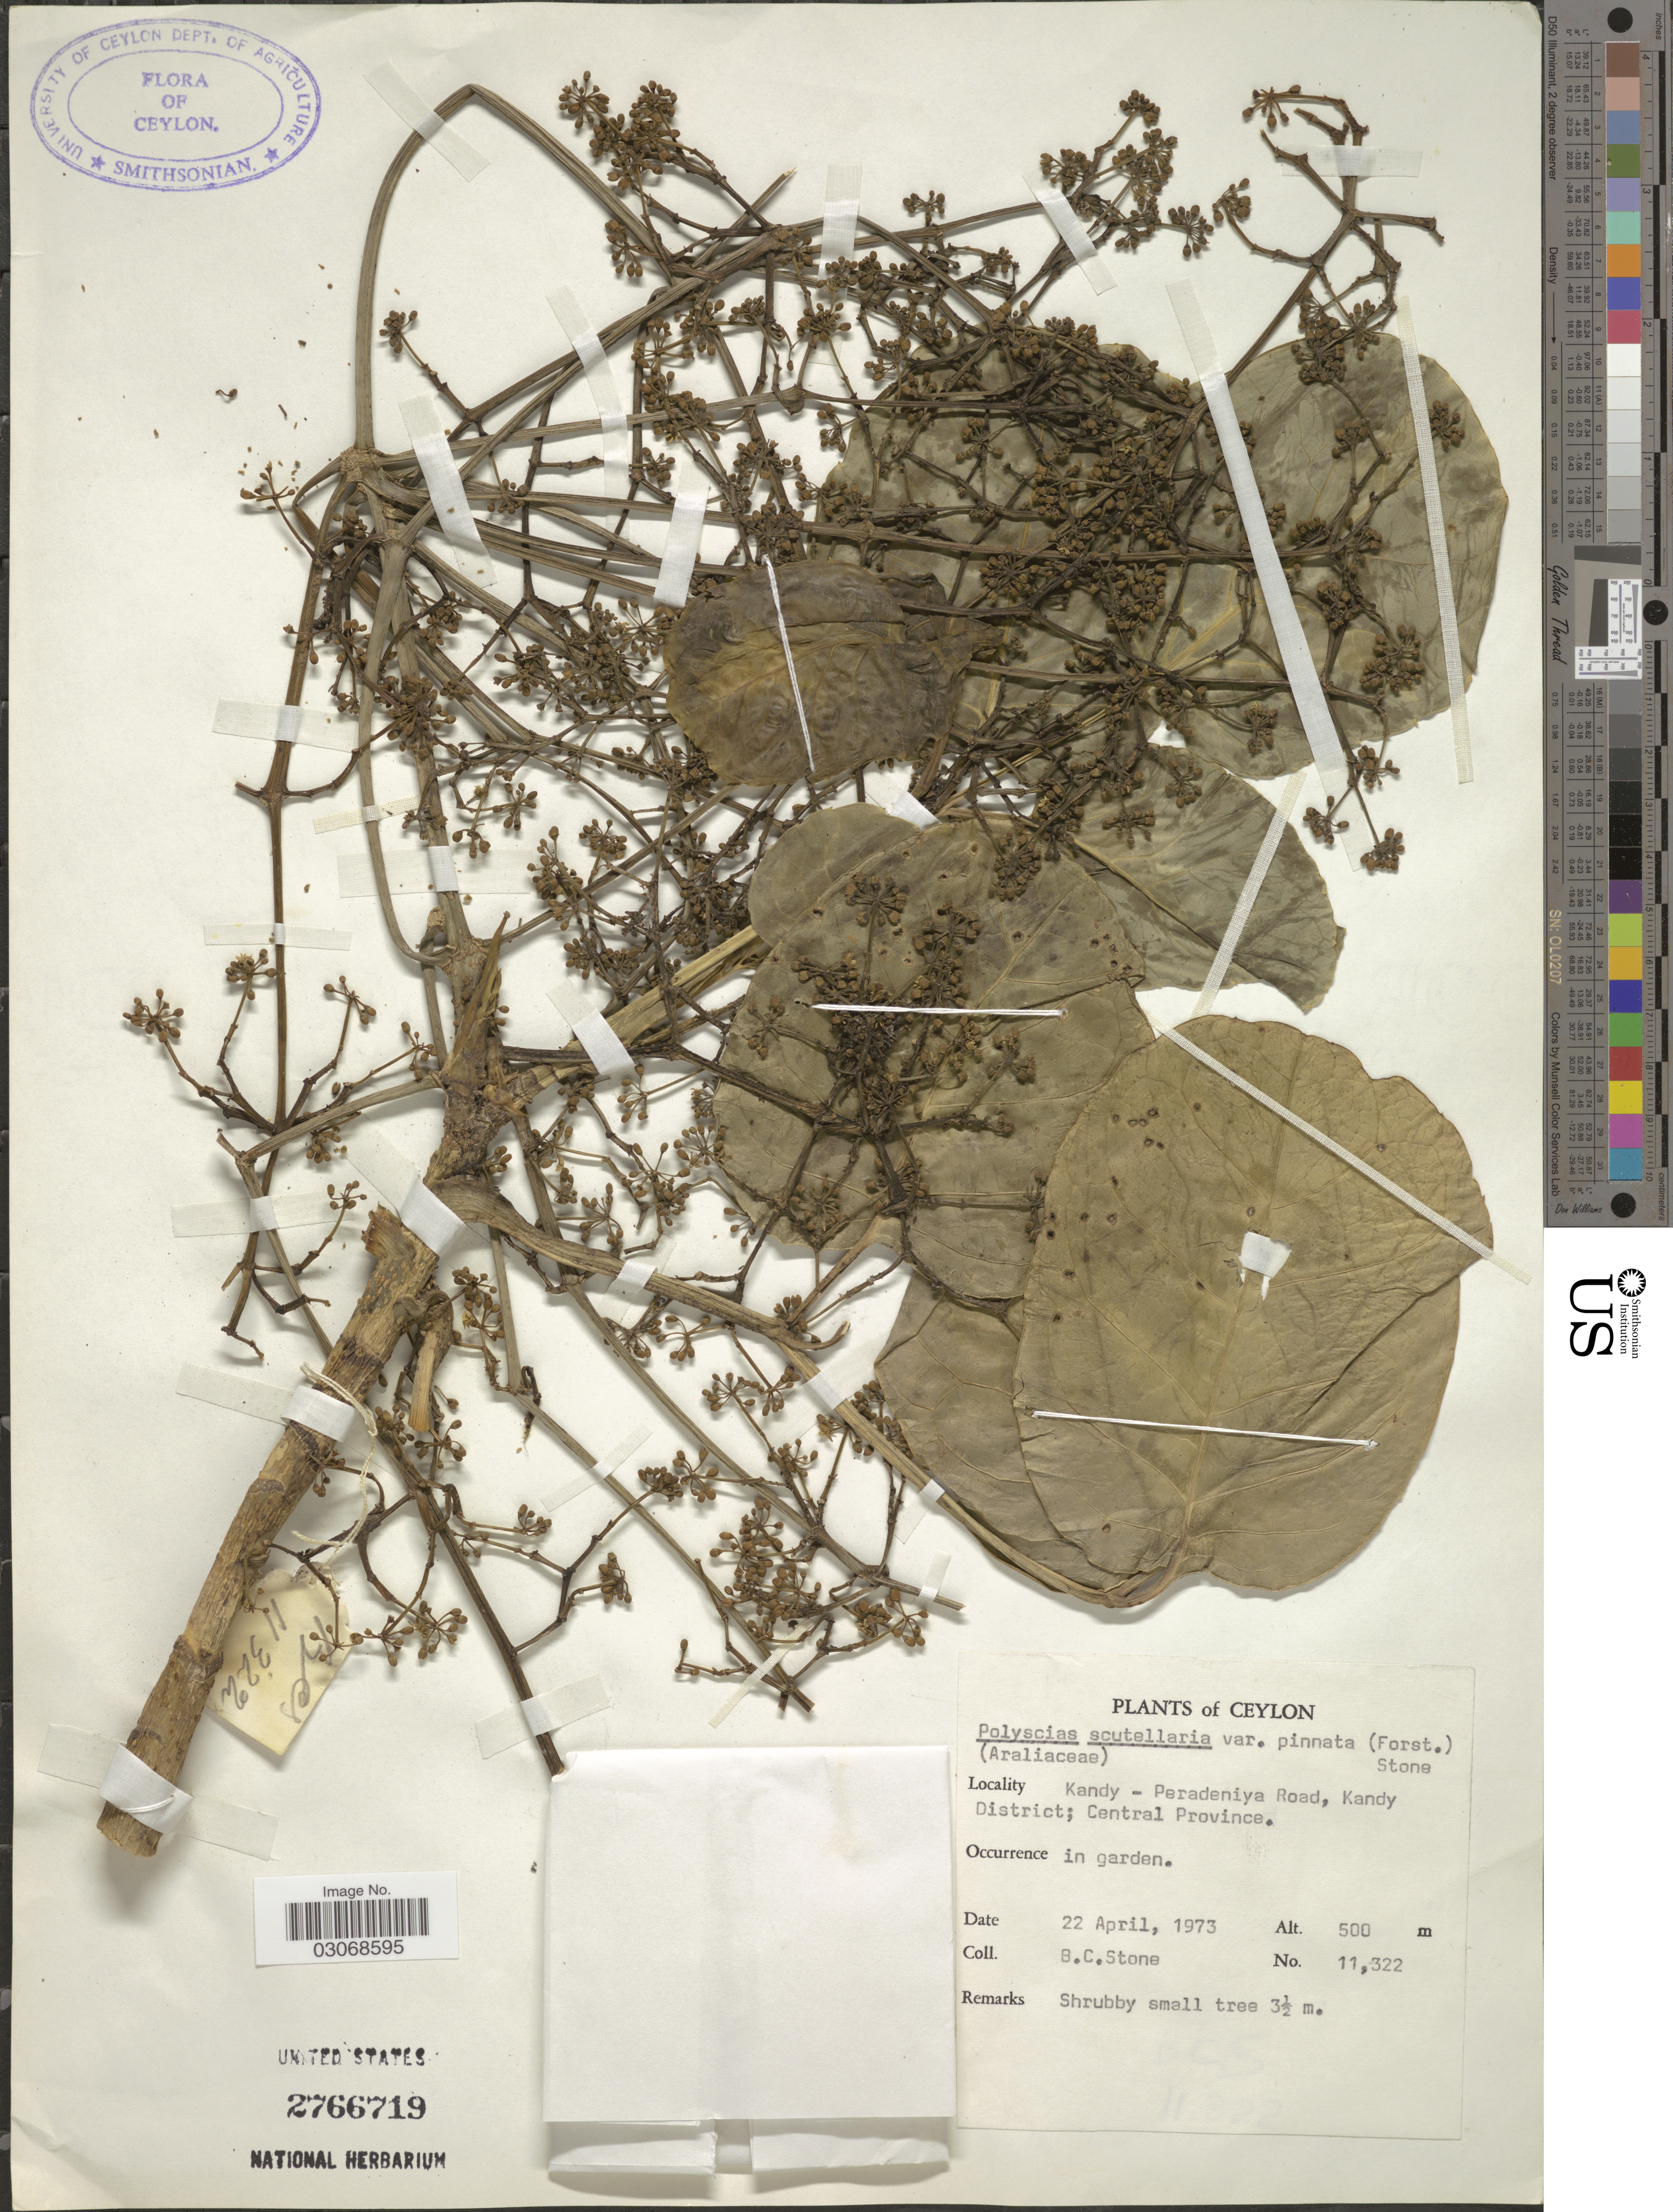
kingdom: Plantae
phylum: Tracheophyta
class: Magnoliopsida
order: Apiales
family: Araliaceae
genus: Polyscias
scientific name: Polyscias scutellaria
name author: (Burm. f.) Fosberg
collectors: B. C. Stone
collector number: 11322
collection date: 1973-04-22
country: Sri Lanka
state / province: Central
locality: Ceylon, Kandy - Peradeniya Road, Kandy District; Central Province.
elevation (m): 500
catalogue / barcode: US 2766719